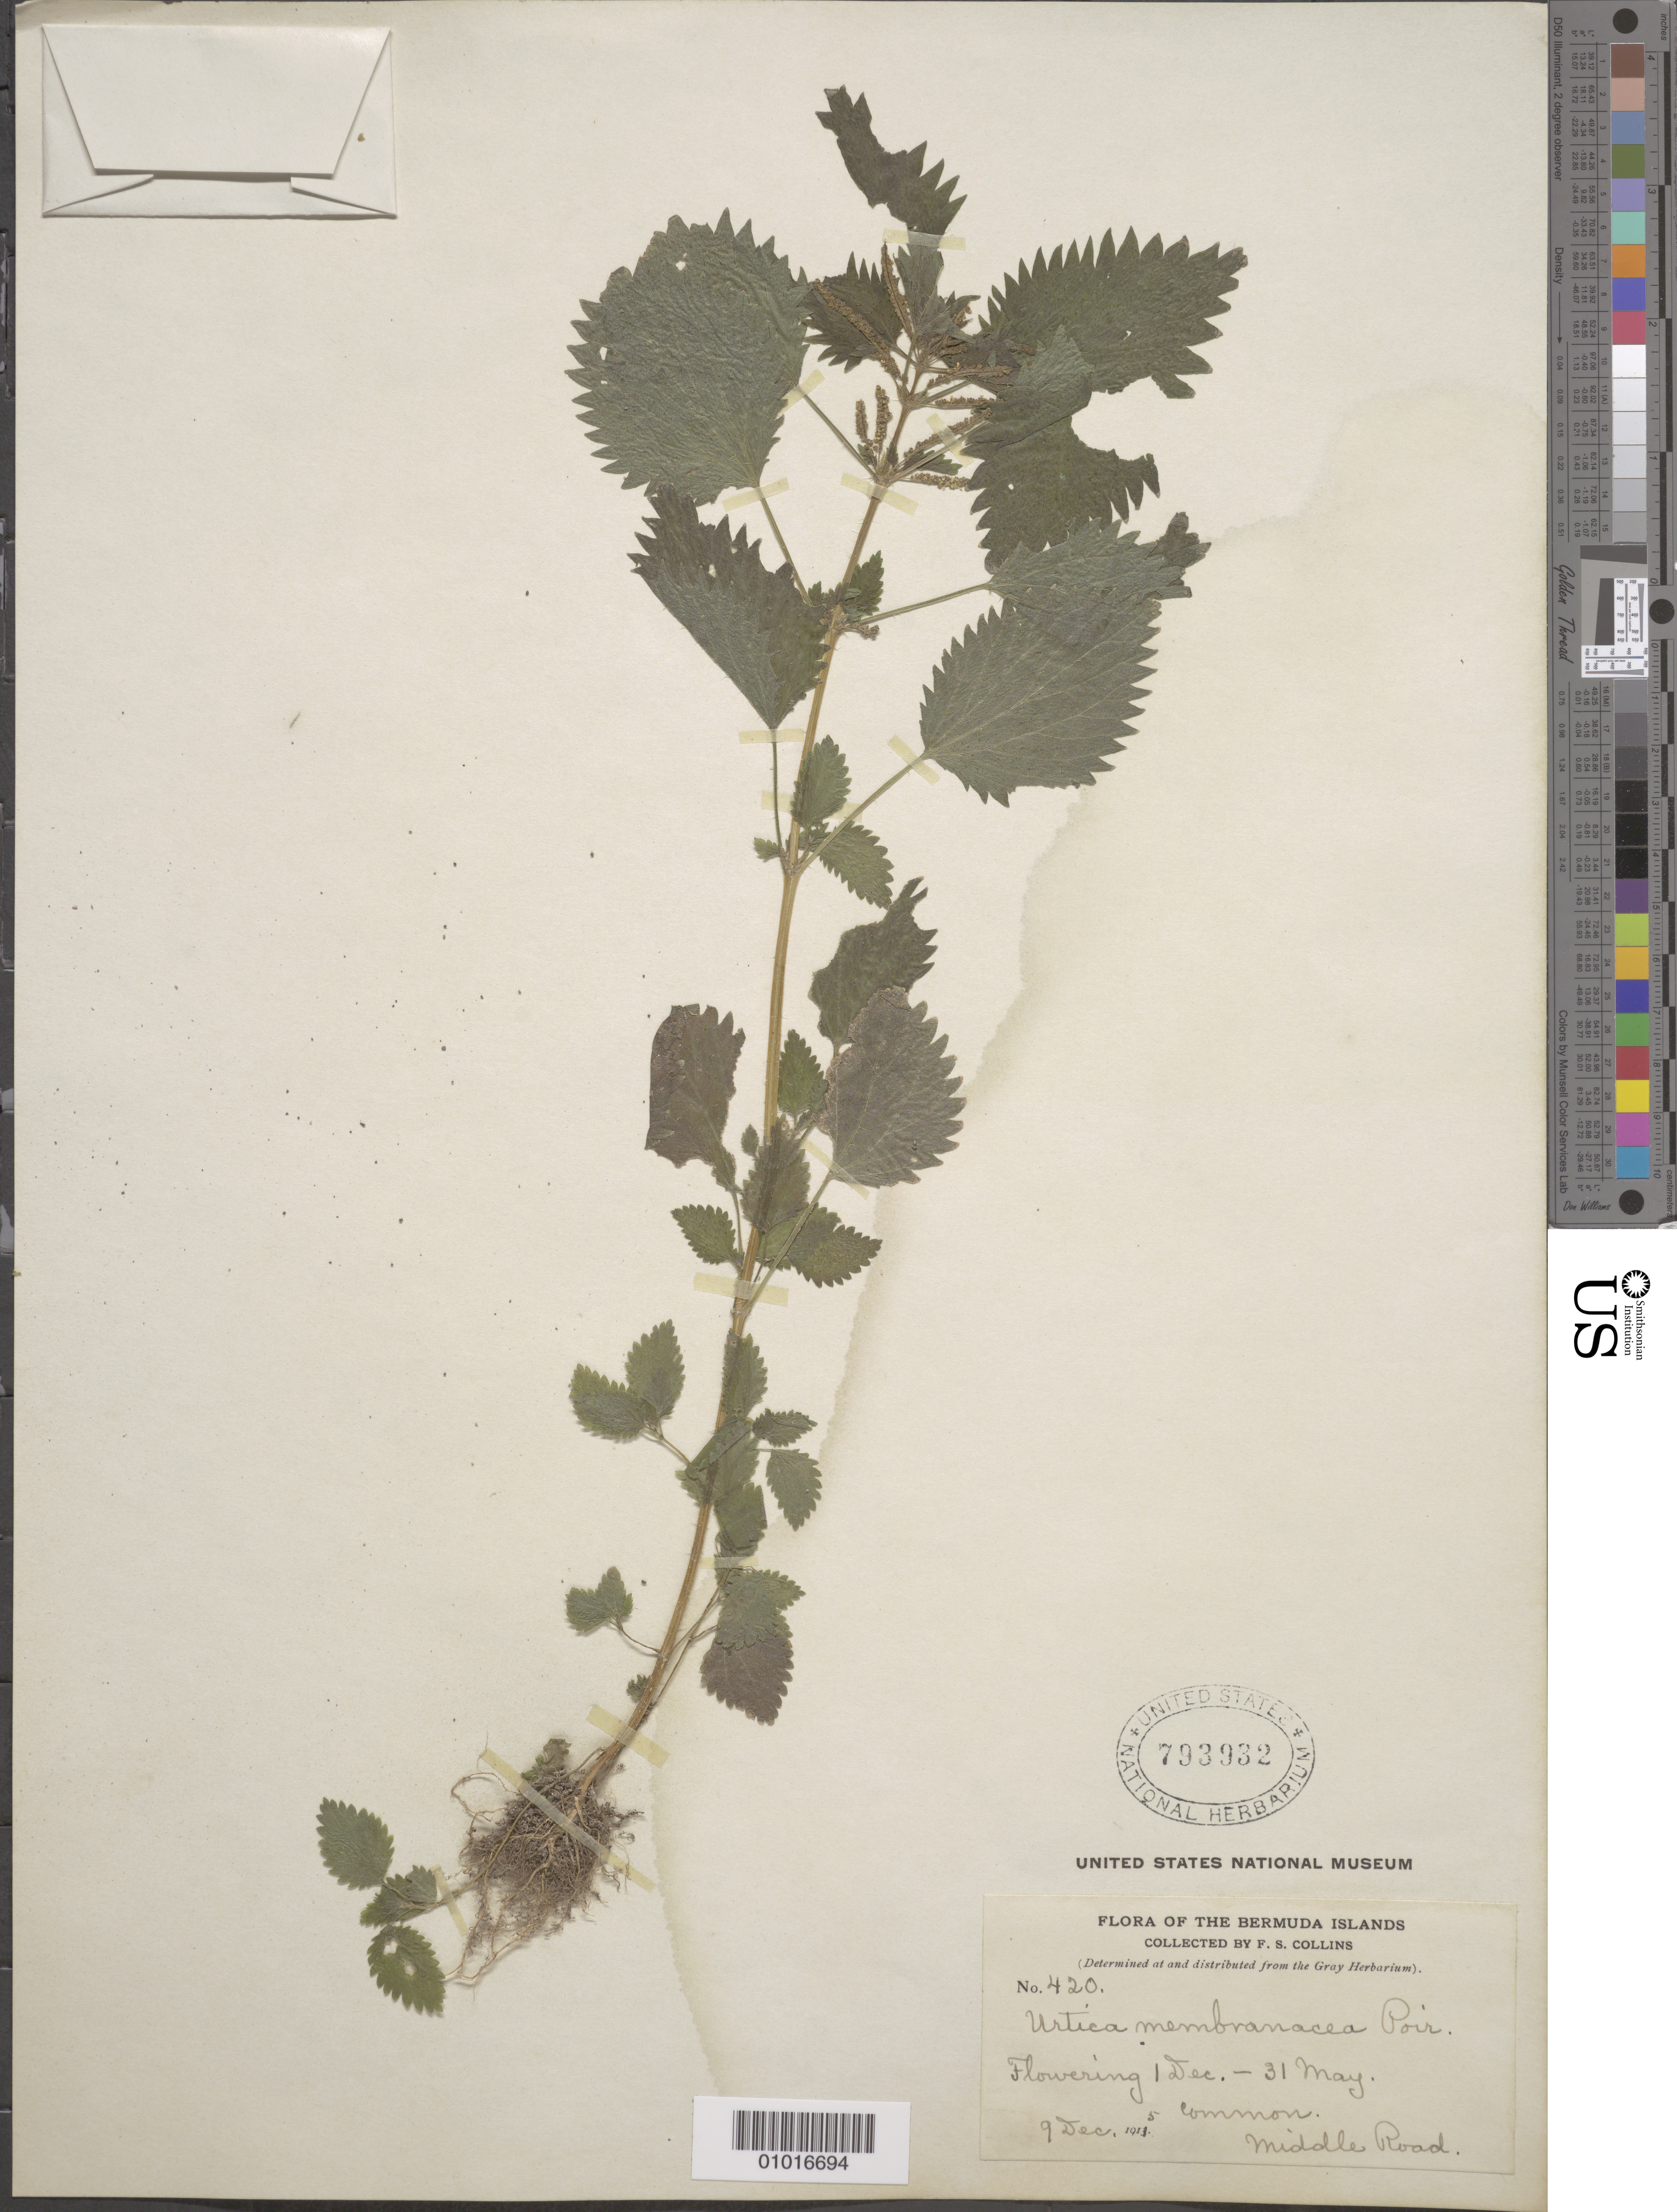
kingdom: Plantae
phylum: Tracheophyta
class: Magnoliopsida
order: Rosales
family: Urticaceae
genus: Urtica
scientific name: Urtica membranacea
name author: Poir.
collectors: F. Collins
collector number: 420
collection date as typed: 09 Dec 1915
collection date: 1915-12-09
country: Bermuda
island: Bermuda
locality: Middle Road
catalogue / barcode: US 793932